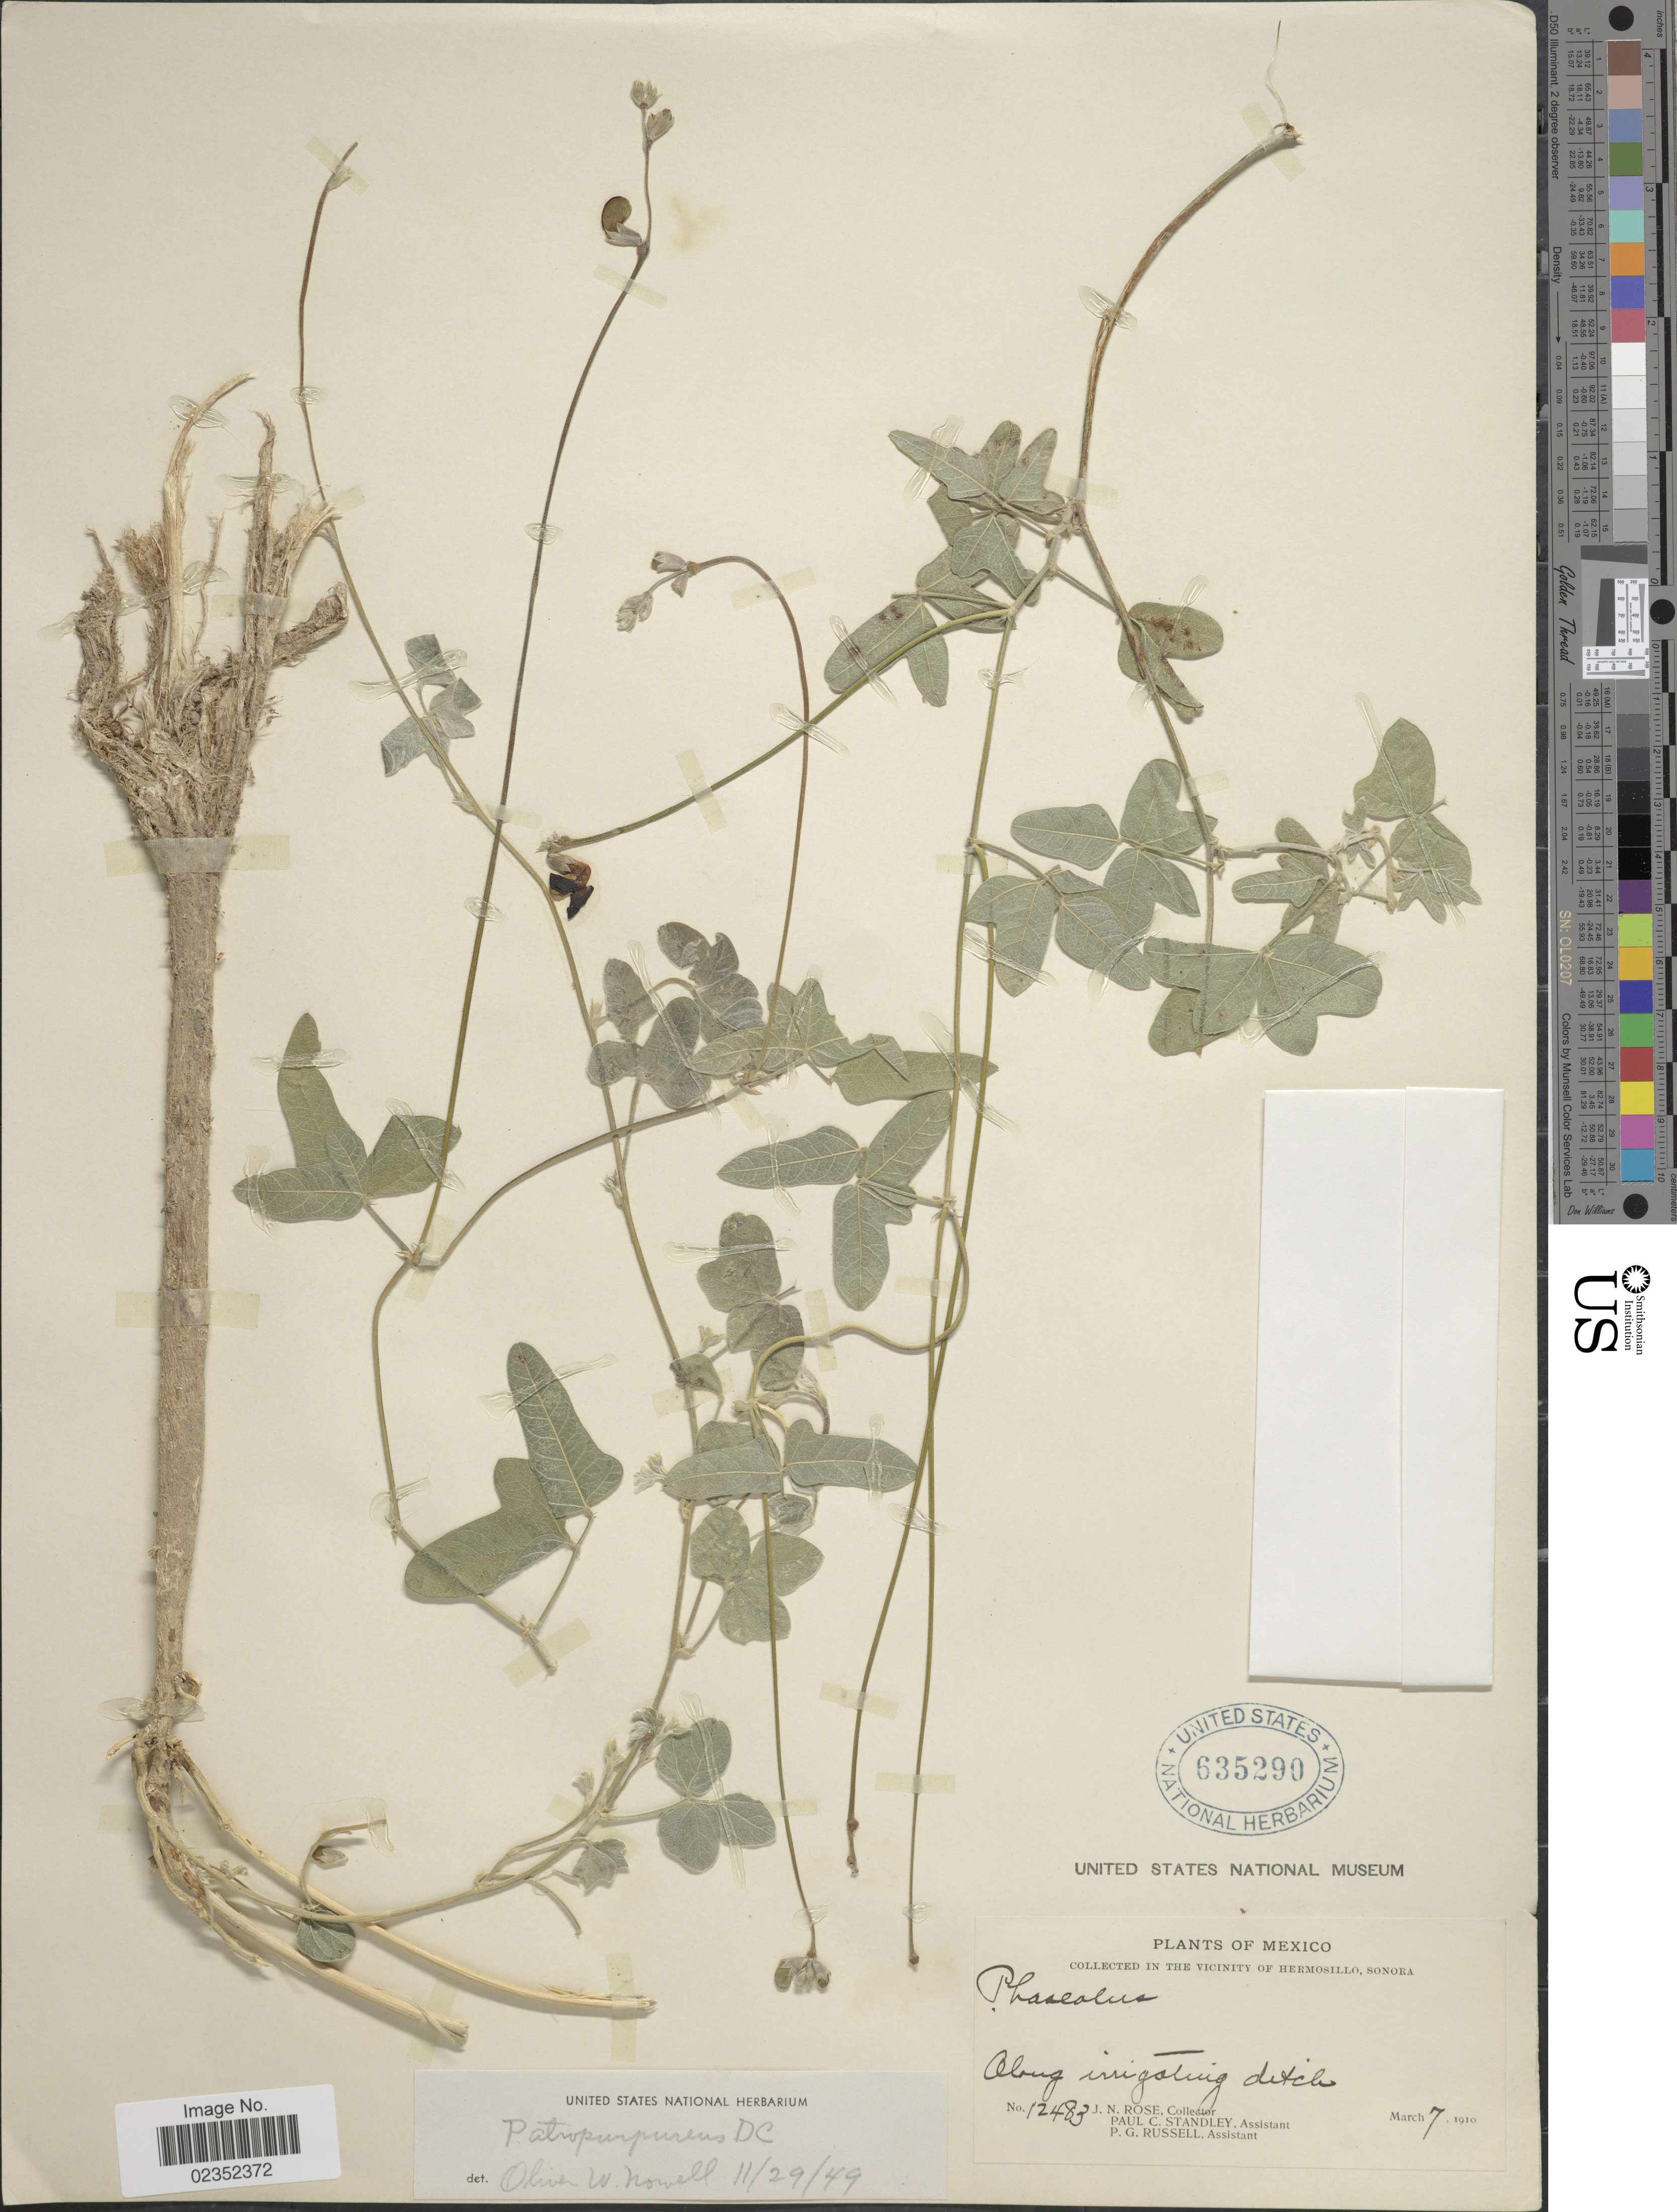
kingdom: Plantae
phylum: Tracheophyta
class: Magnoliopsida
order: Fabales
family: Fabaceae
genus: Macroptilium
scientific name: Macroptilium atropurpureum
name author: (DC.) Urb.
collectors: J. N. Rose, P. C. Standley & P. G. Russell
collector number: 12483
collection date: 1910-03-07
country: Mexico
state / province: Sonora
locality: Vicinity of Hermosillo. Along irrigating ditch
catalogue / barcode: US 635290